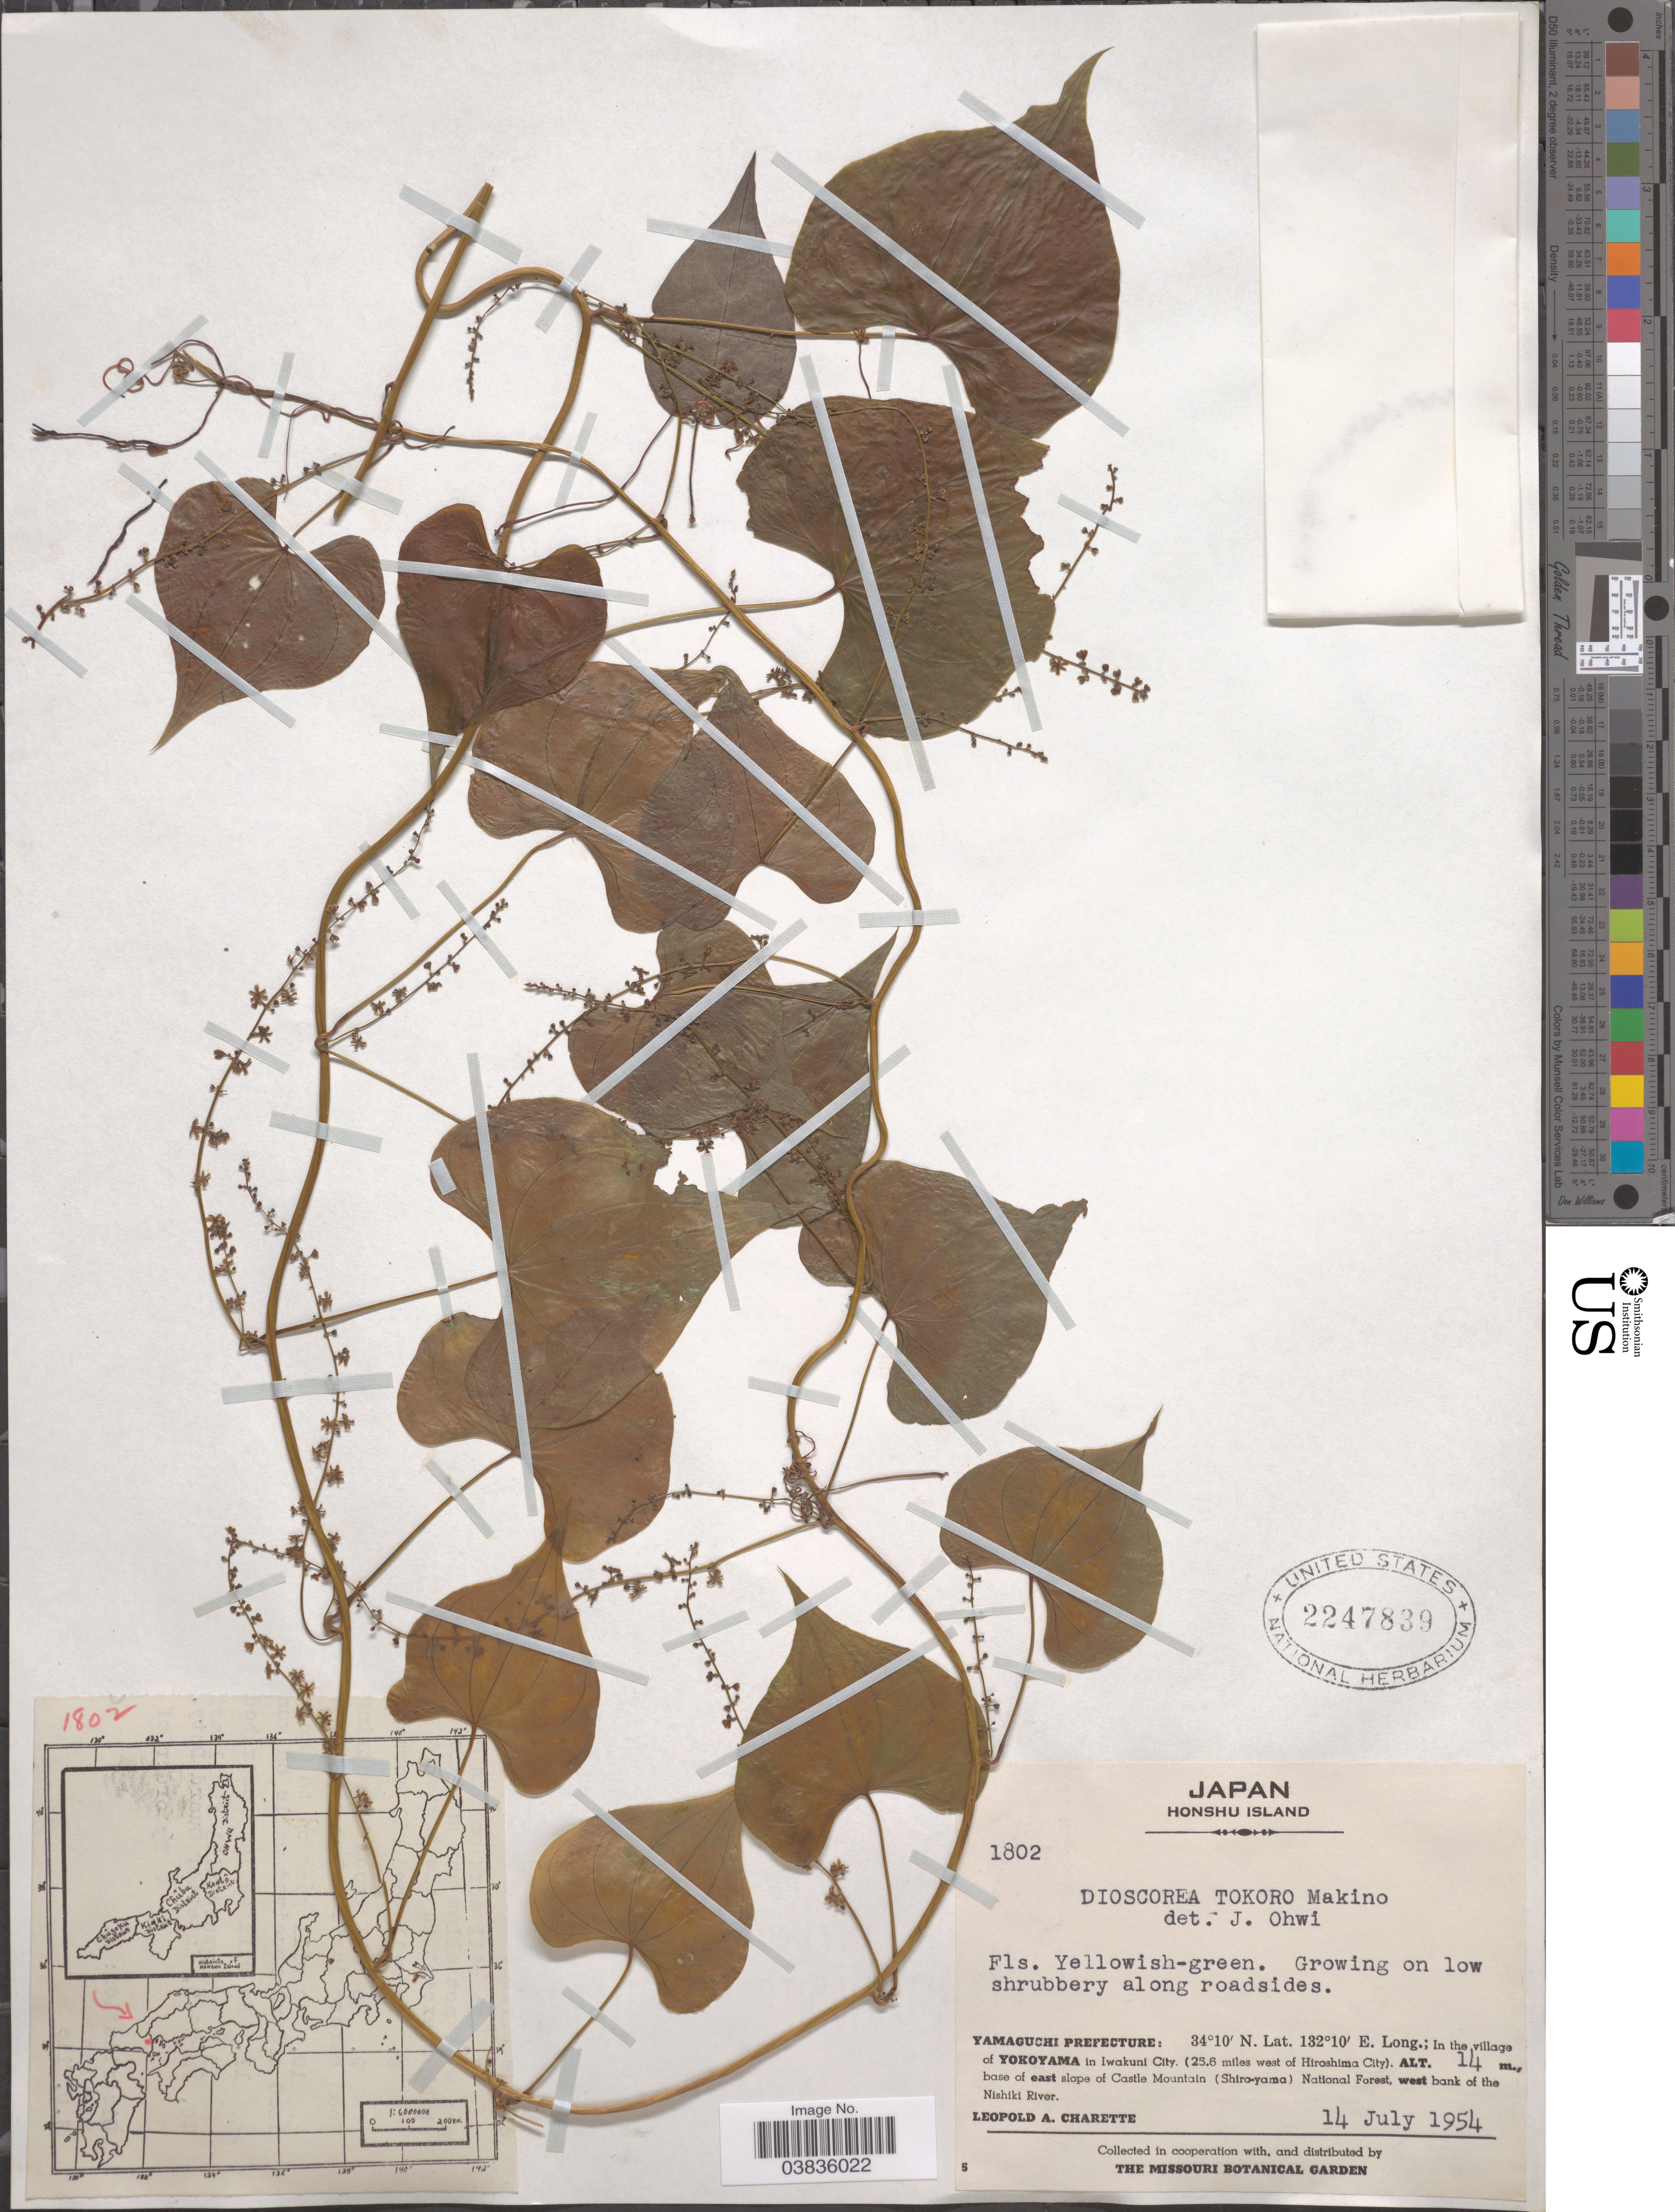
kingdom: Plantae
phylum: Tracheophyta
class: Liliopsida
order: Dioscoreales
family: Dioscoreaceae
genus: Dioscorea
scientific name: Dioscorea tokoro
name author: Makino ex Miyabe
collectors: L. A. Charette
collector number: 1802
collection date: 1954-07-14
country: Japan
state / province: Yamaguti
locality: Honshu Island. Yamaguchi Prefecture: in the village of Yokoyama in Iwakuni City. (25.6 miles west of Hiroshima City). Base of east slope of Castle Mountain (Shiro-yama) National Forest, west bank of the Nishiki River.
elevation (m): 14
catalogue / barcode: US 2247839